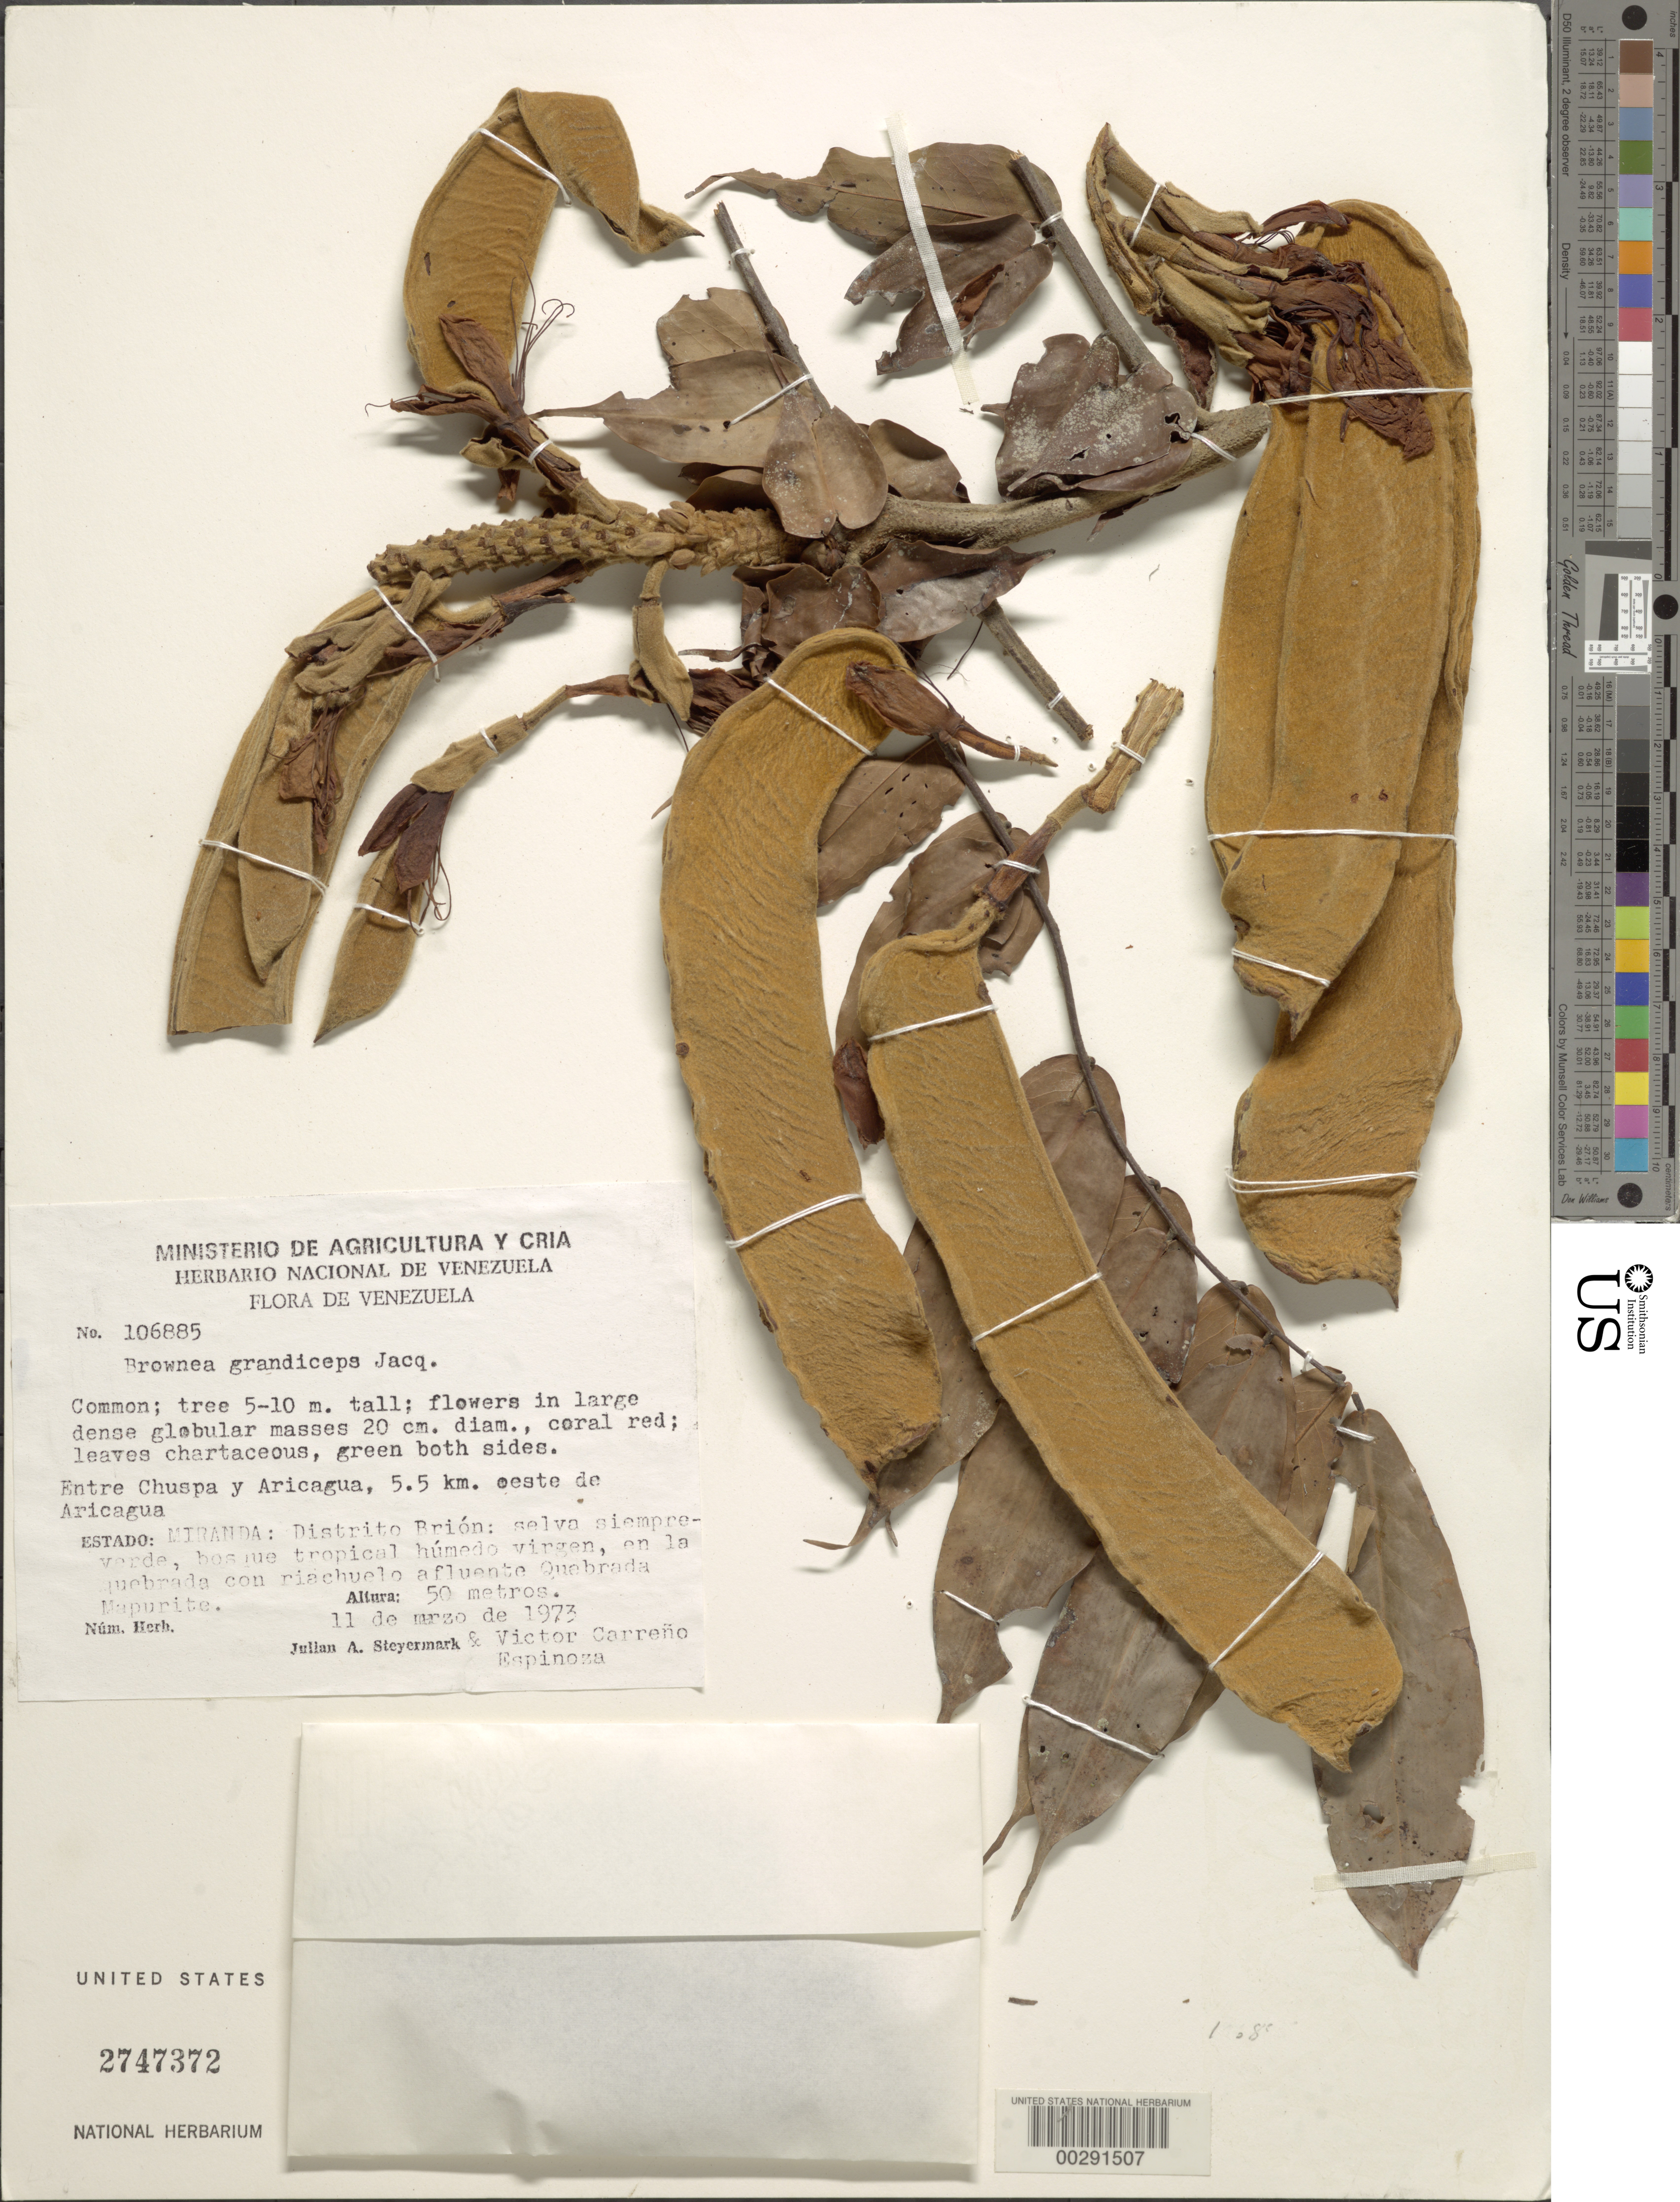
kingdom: Plantae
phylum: Tracheophyta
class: Magnoliopsida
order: Fabales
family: Fabaceae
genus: Brownea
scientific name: Brownea grandiceps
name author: Jacq.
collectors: J. Steyermark & V. Carreño E.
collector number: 106885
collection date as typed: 11 Mar 1973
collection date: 1973-03-11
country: Venezuela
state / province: Miranda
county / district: Brión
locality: Between chuspa and aricagua, 5.5 km e of aricagua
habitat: Evergreen forest, virgin wet tropical forest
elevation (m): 50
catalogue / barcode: US 2747372